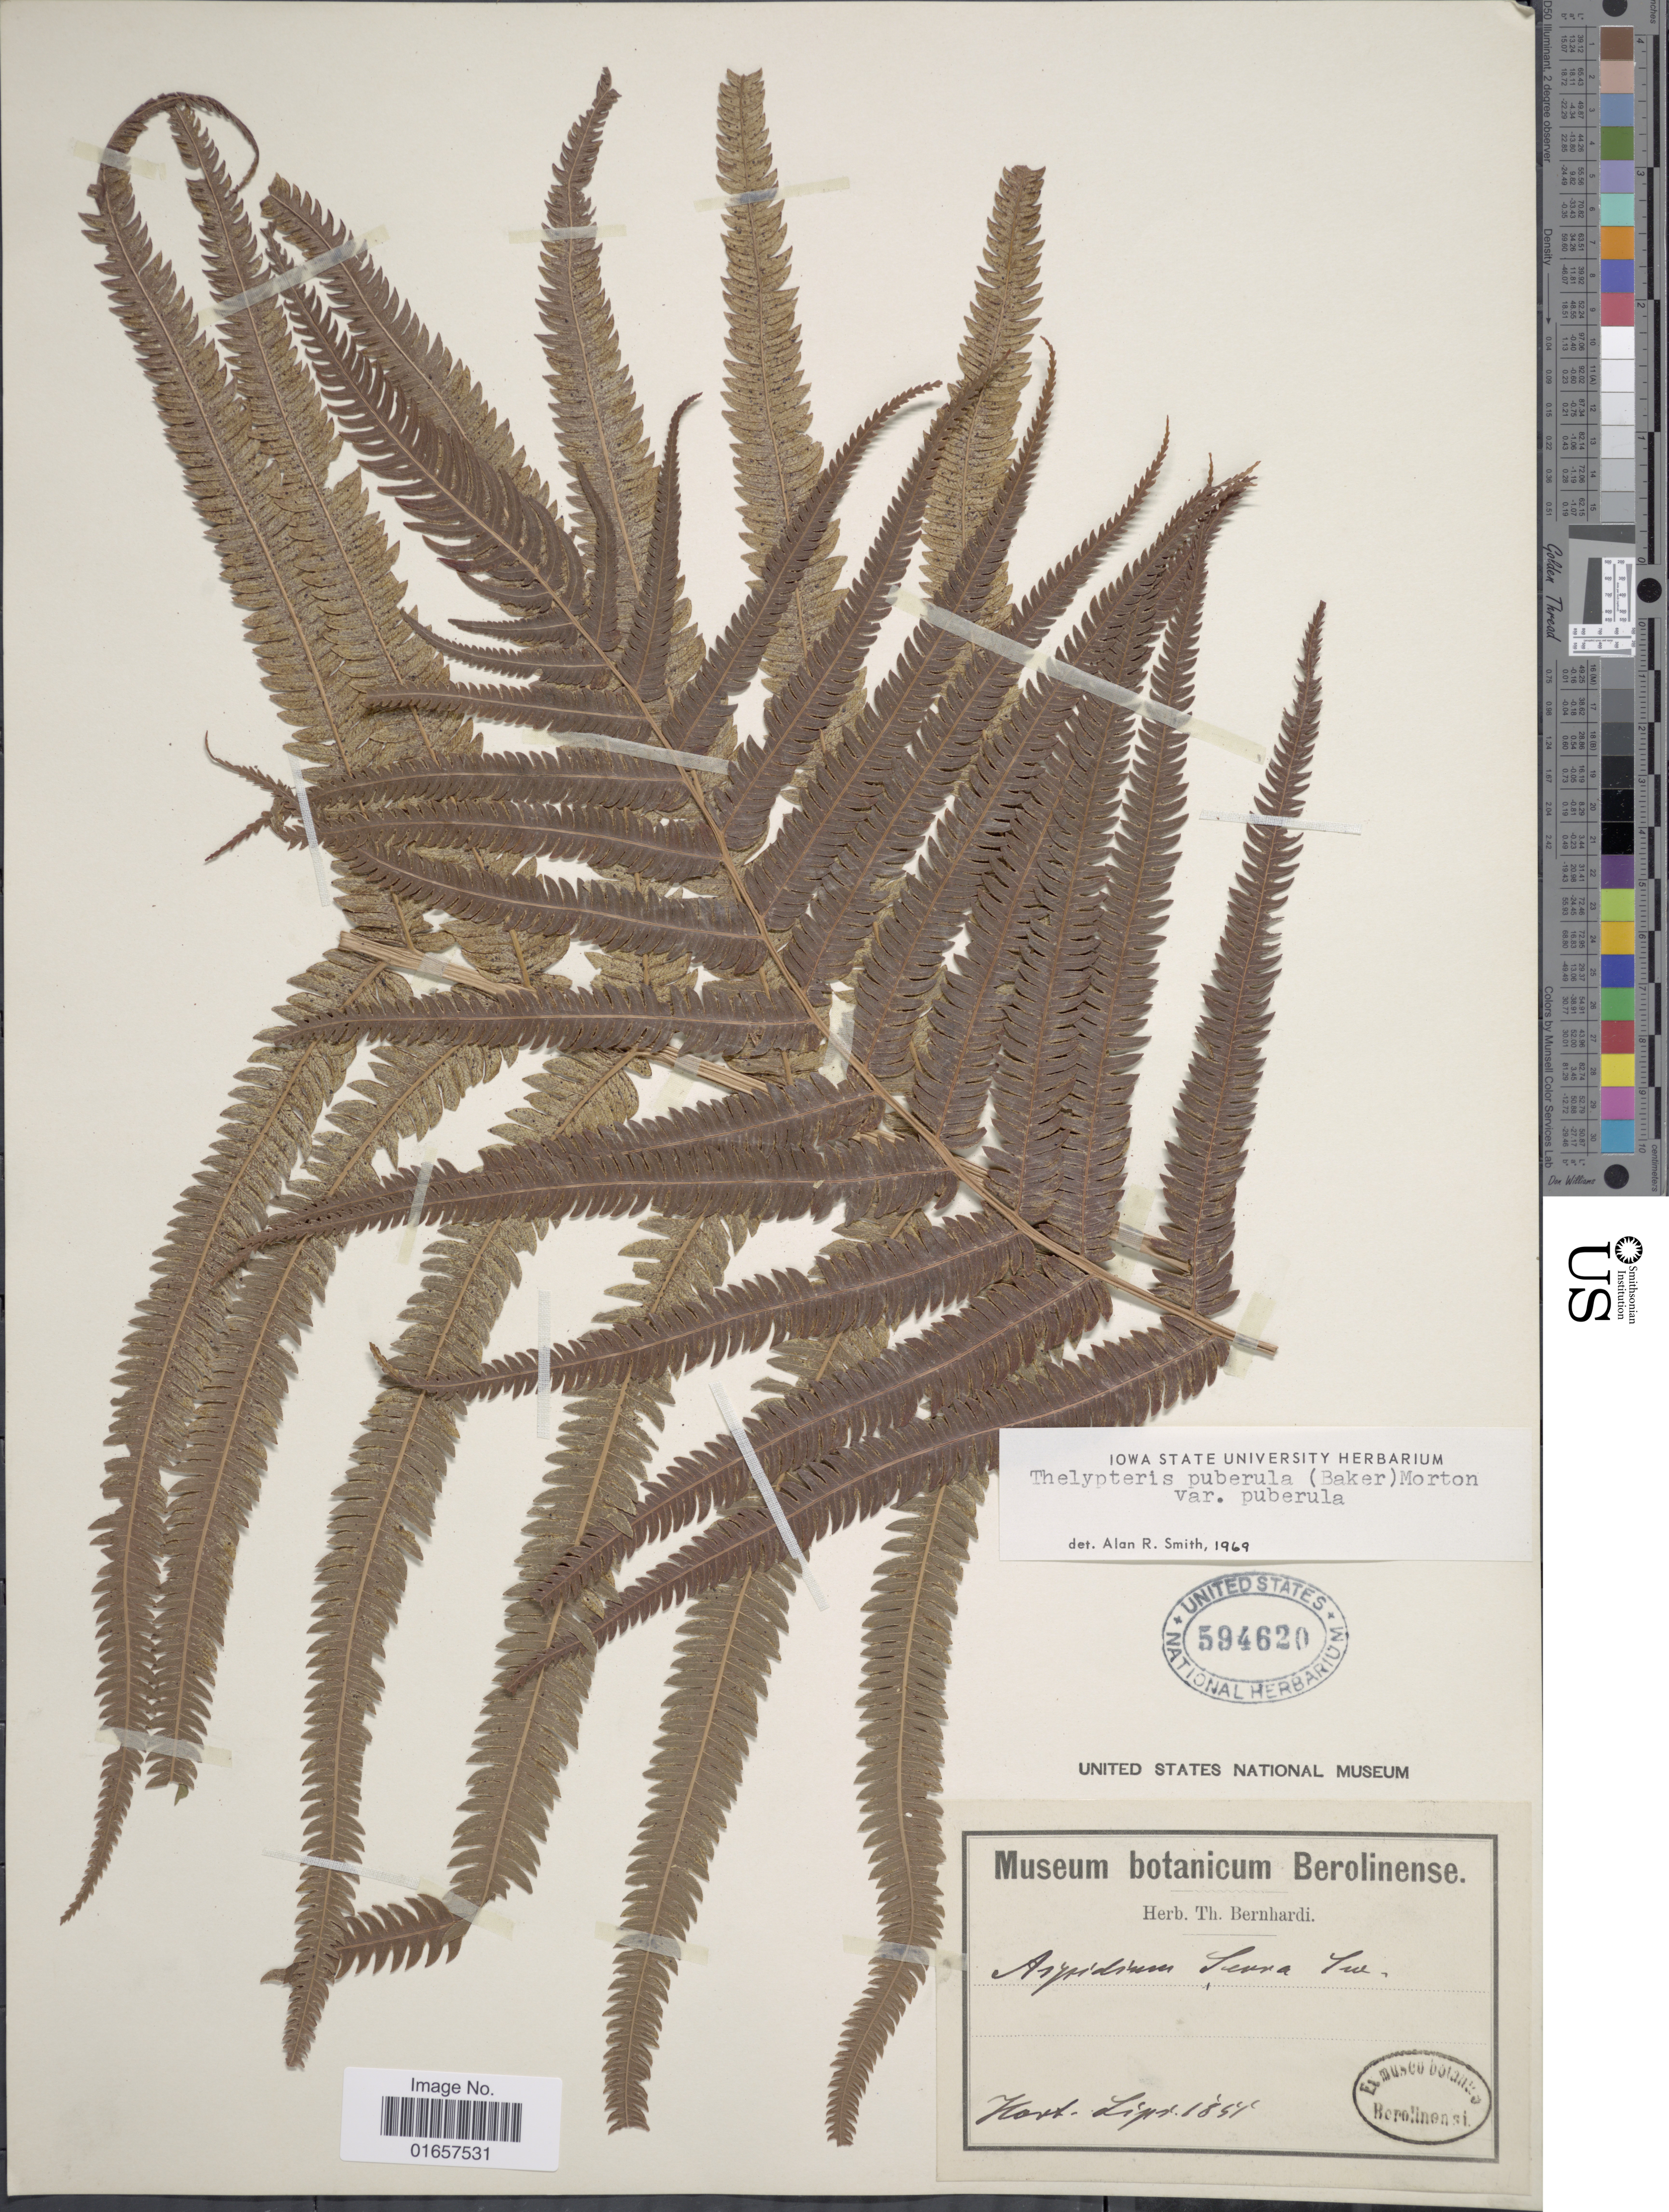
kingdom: Plantae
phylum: Tracheophyta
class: Polypodiopsida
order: Polypodiales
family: Thelypteridaceae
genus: Christella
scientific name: Christella puberula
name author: (Baker) Á. Löve & D. Löve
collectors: ex herb. Bernhardi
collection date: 1851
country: Germany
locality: Hort. Lips.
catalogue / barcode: US 594620